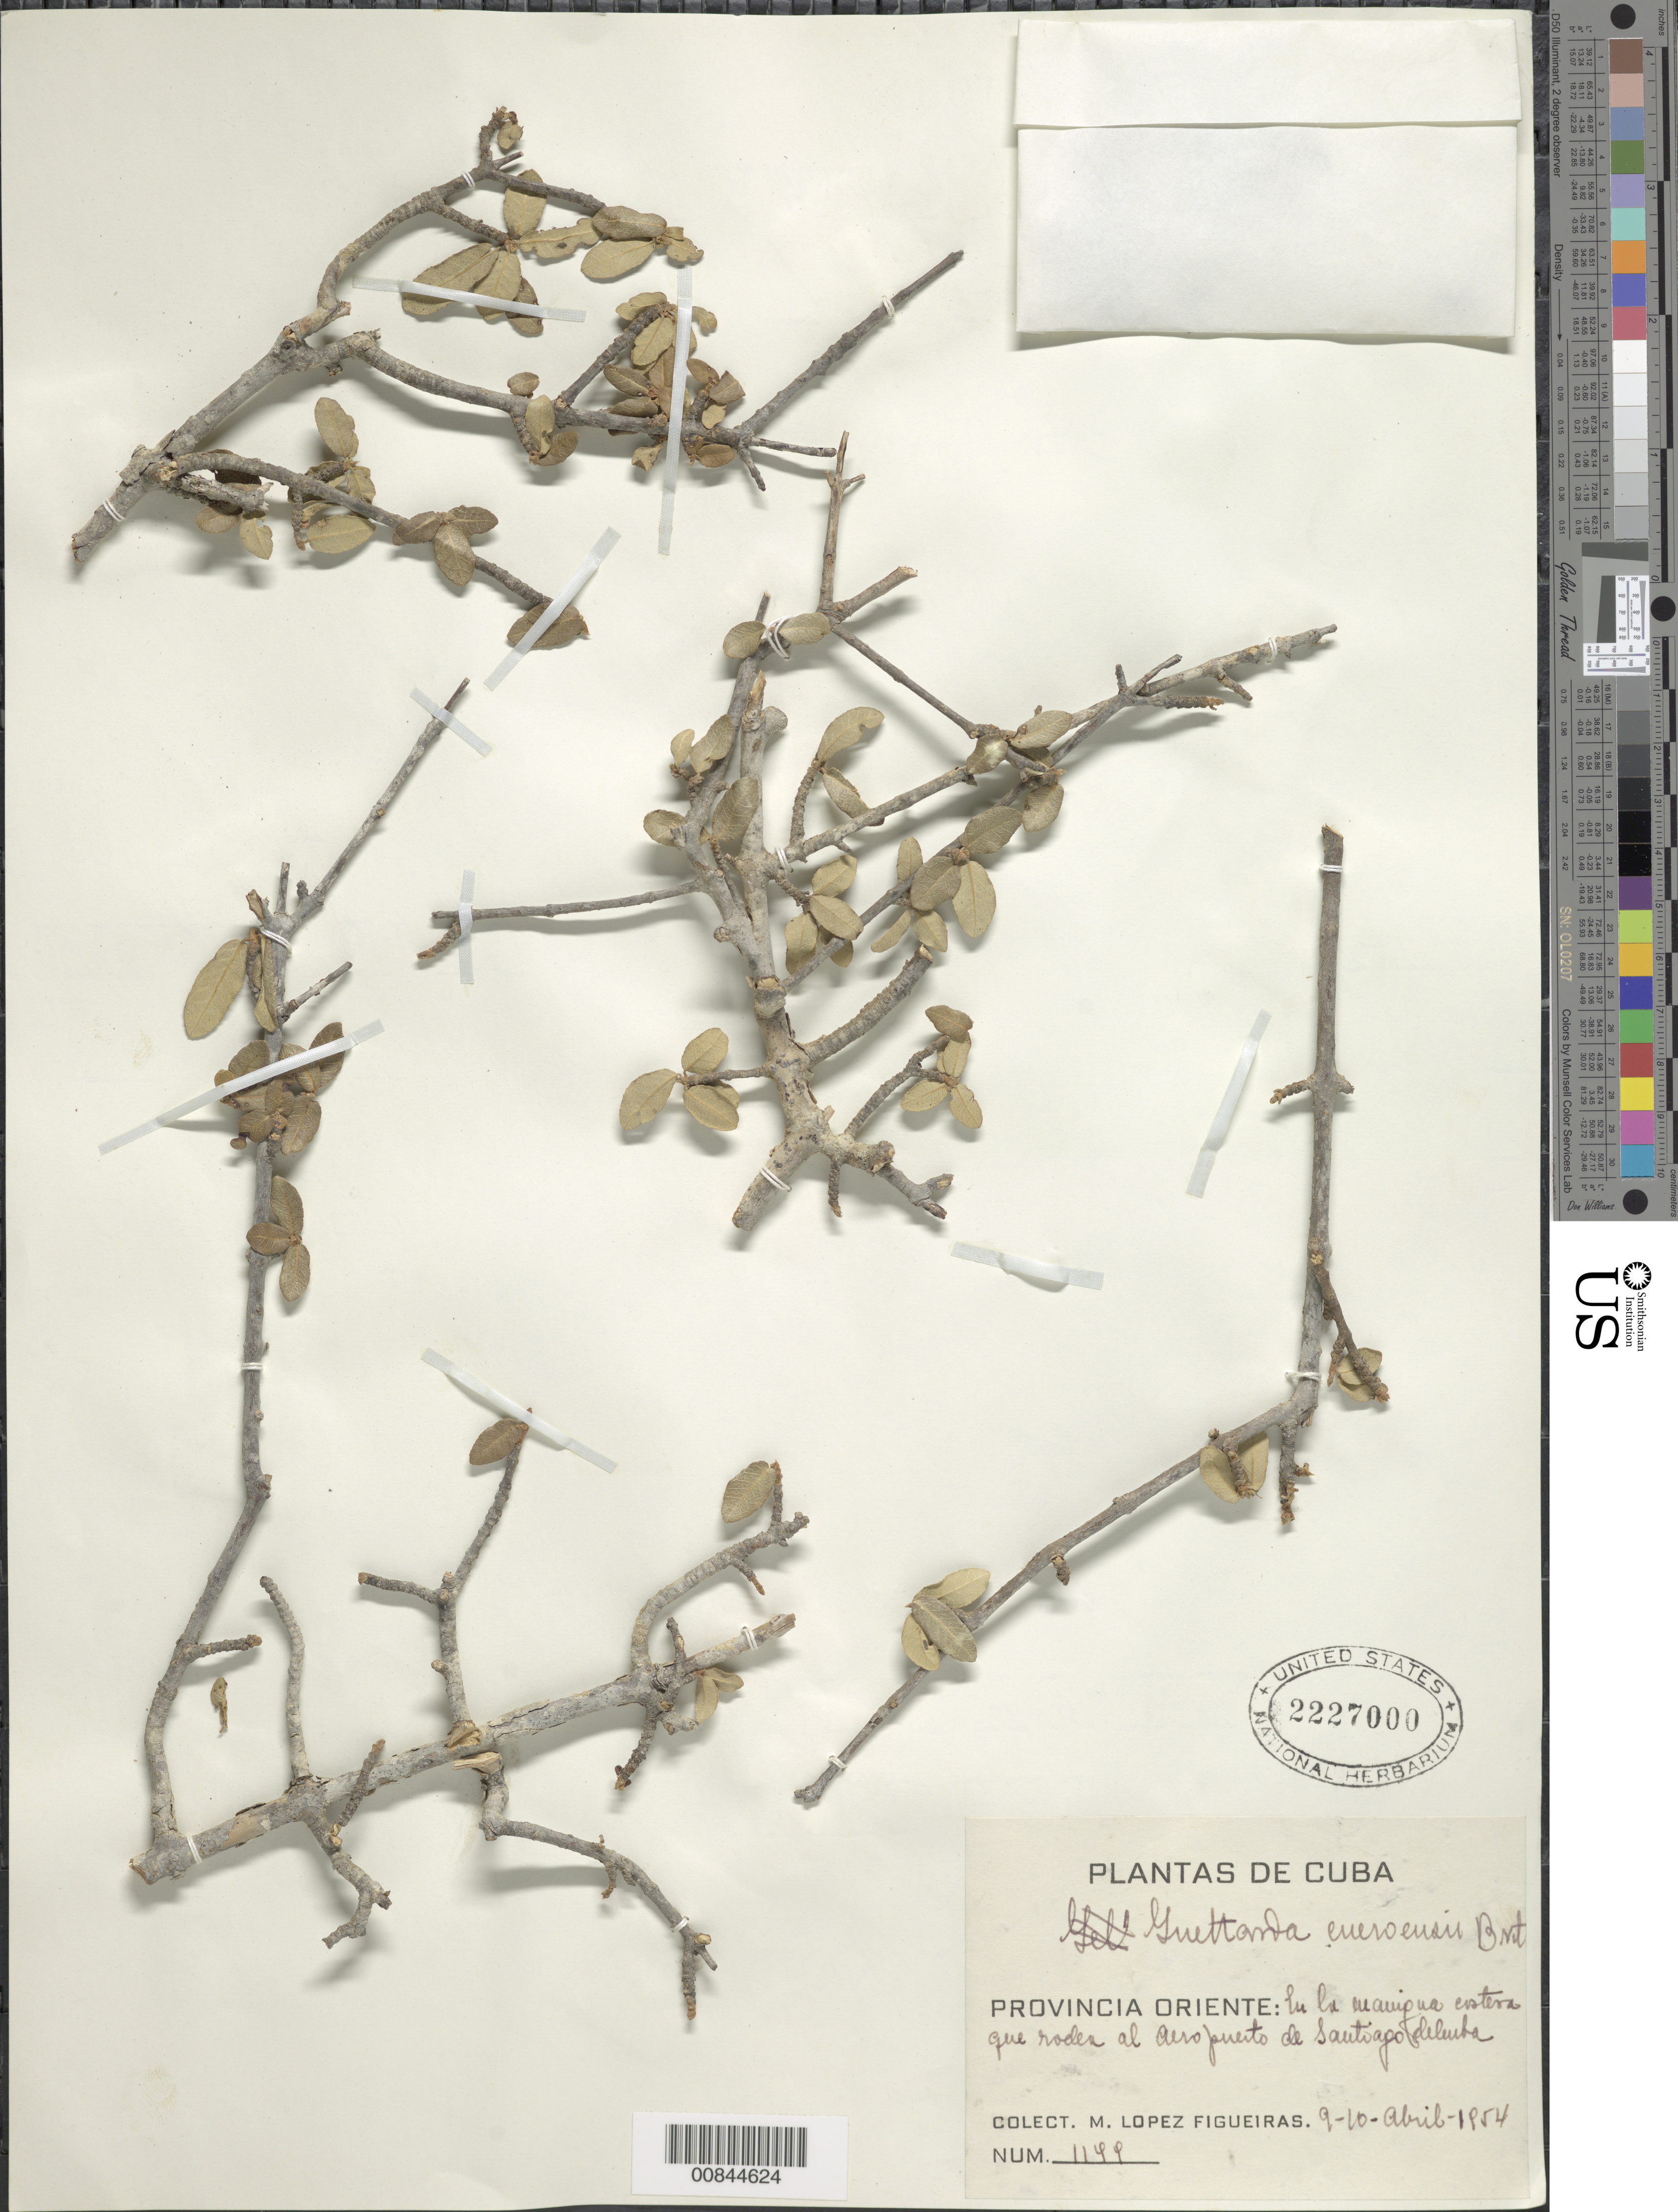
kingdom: Plantae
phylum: Tracheophyta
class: Magnoliopsida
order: Gentianales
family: Rubiaceae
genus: Guettarda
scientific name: Guettarda cueroensis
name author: Britton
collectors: M. López Figueiras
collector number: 1144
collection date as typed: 09 Apr 1854 to 10 Apr 1854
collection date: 1854-04-09/1854-04-10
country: Cuba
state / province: Oriente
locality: Roden al Aeropuerto de Santiago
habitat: Lu lu mauipua costera que roden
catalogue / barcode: US 2227000